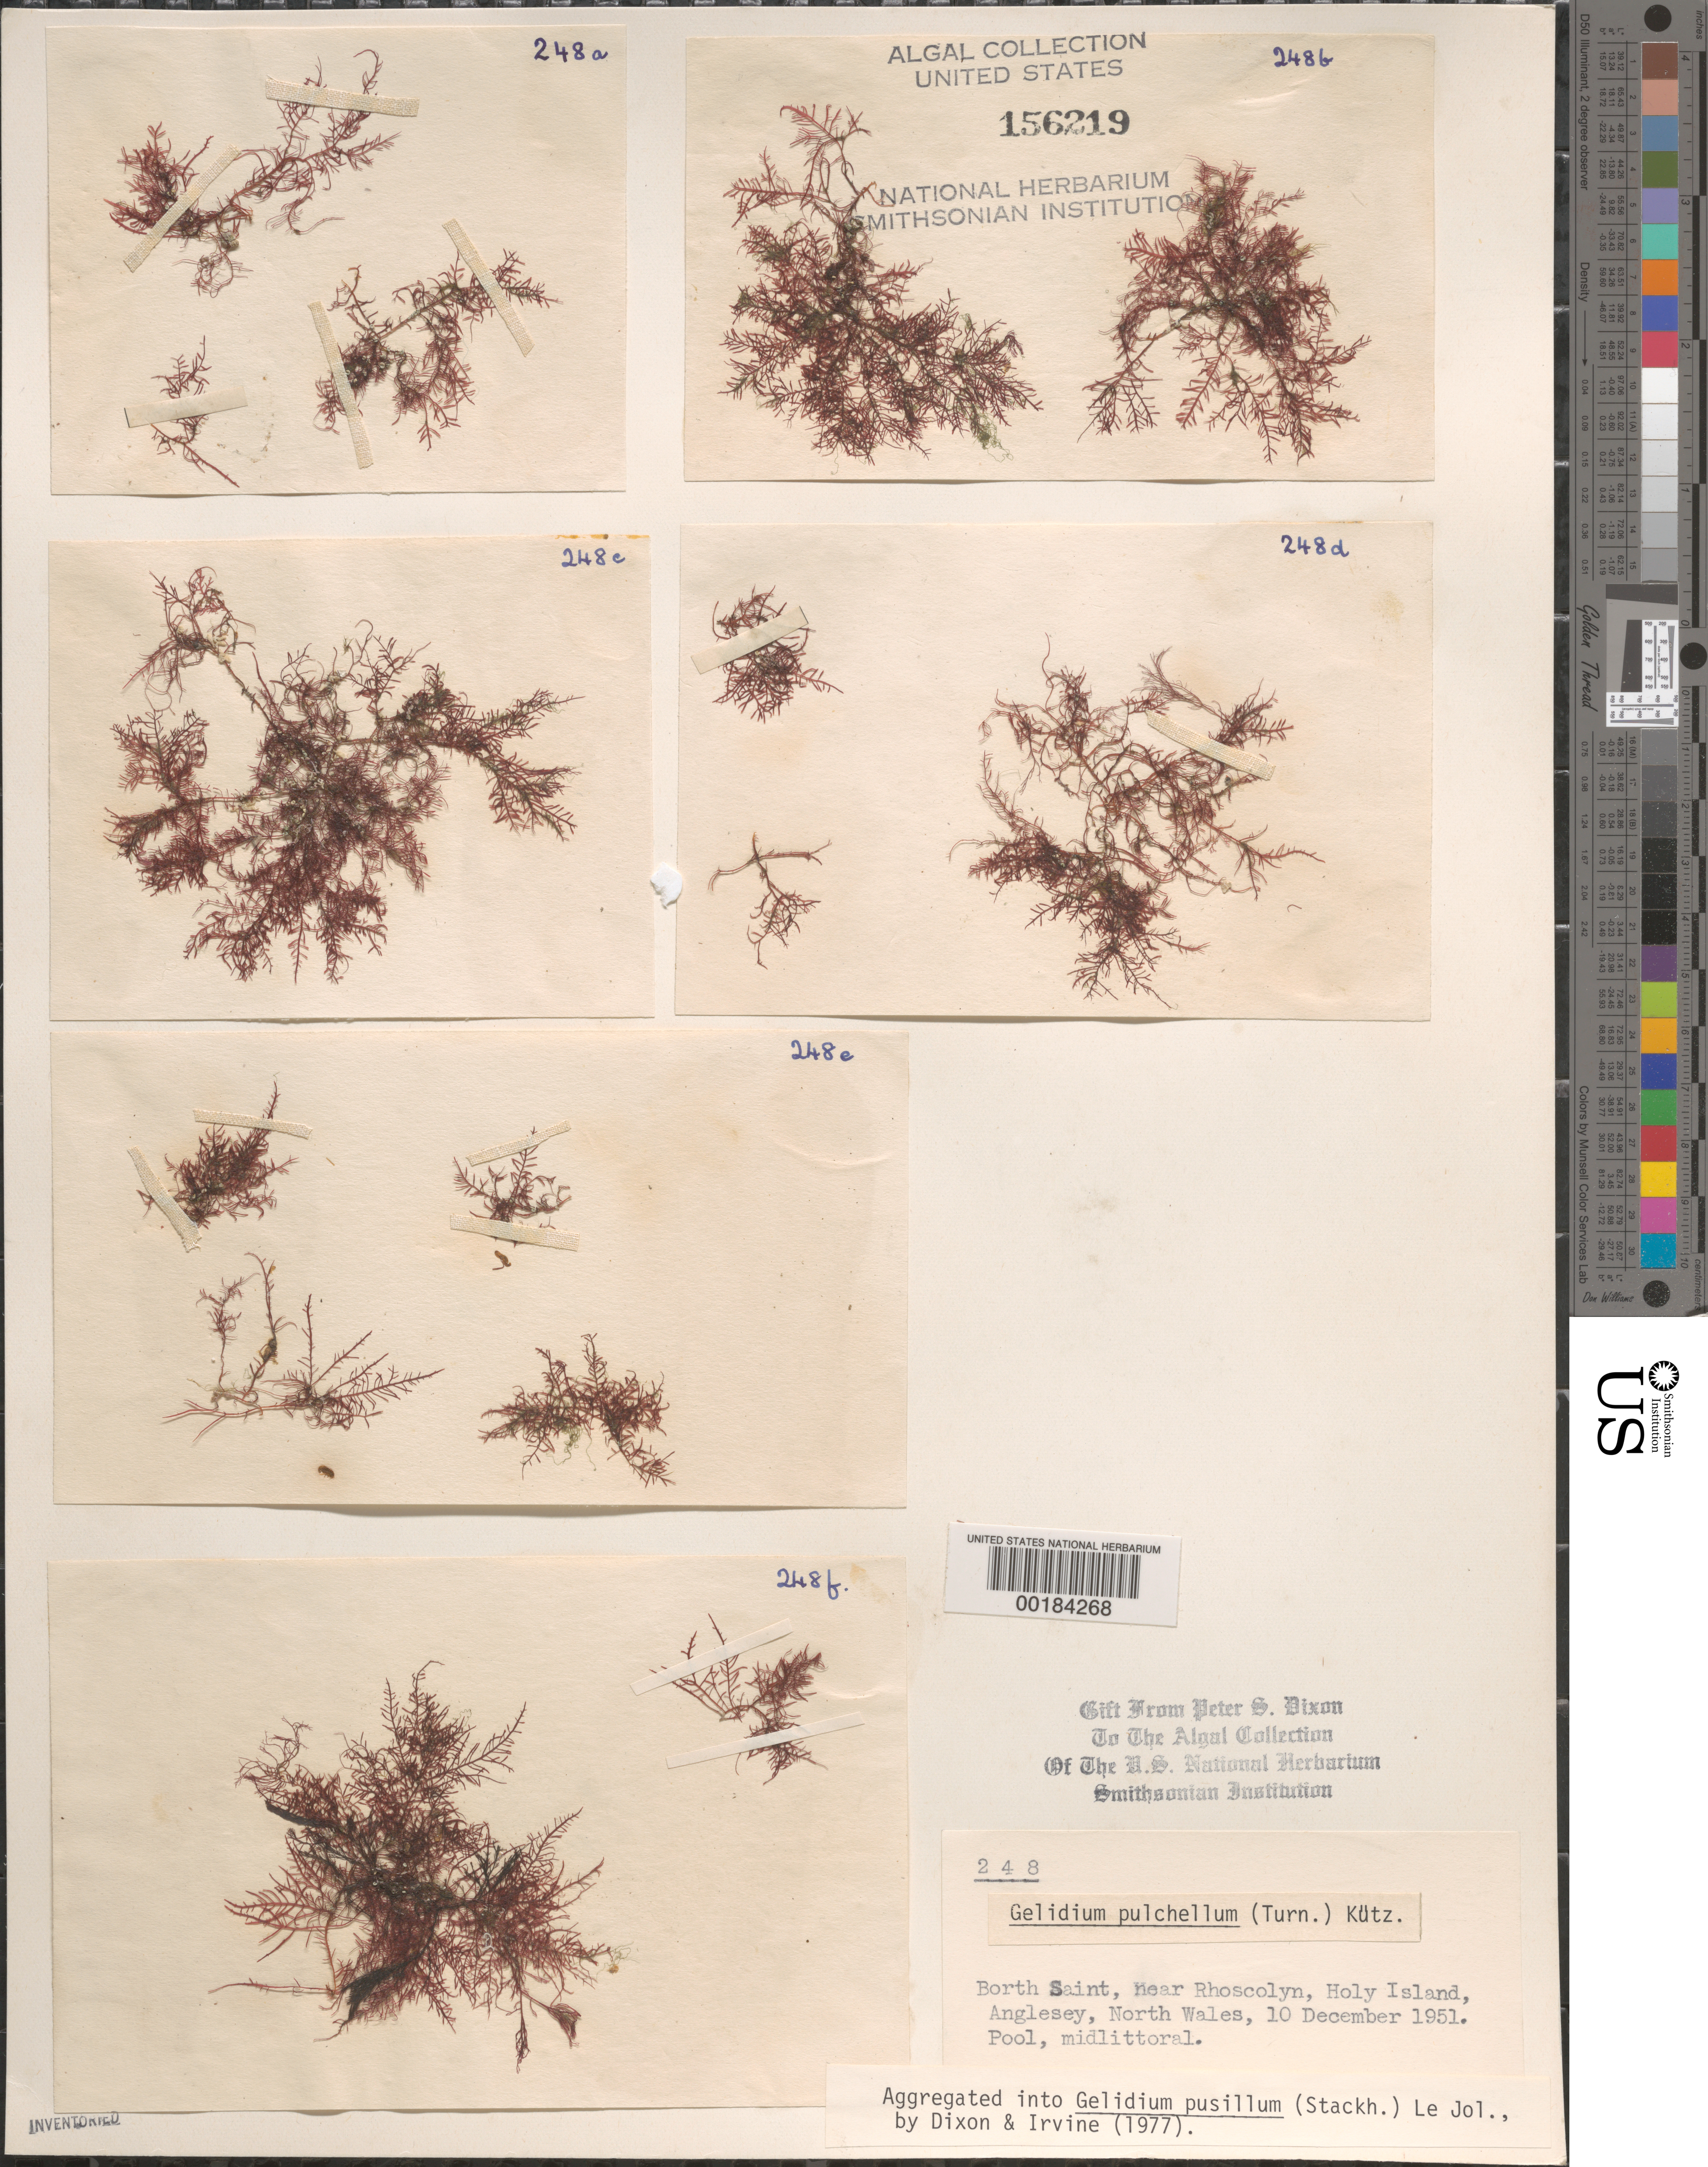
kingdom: Plantae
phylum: Rhodophyta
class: Florideophyceae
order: Gelidiales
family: Gelidiaceae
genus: Gelidium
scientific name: Gelidium pusillum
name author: (Stackh.) Le Jol.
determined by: Dixon, P. S.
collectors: P. S. Dixon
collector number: PSD 248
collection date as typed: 10 Dec 1951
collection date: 1951-12-10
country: United Kingdom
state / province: Wales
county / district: Gwynedd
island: Anglesey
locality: Borth Saint, Holy Island, near Rhoscolyn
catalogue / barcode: US 156219